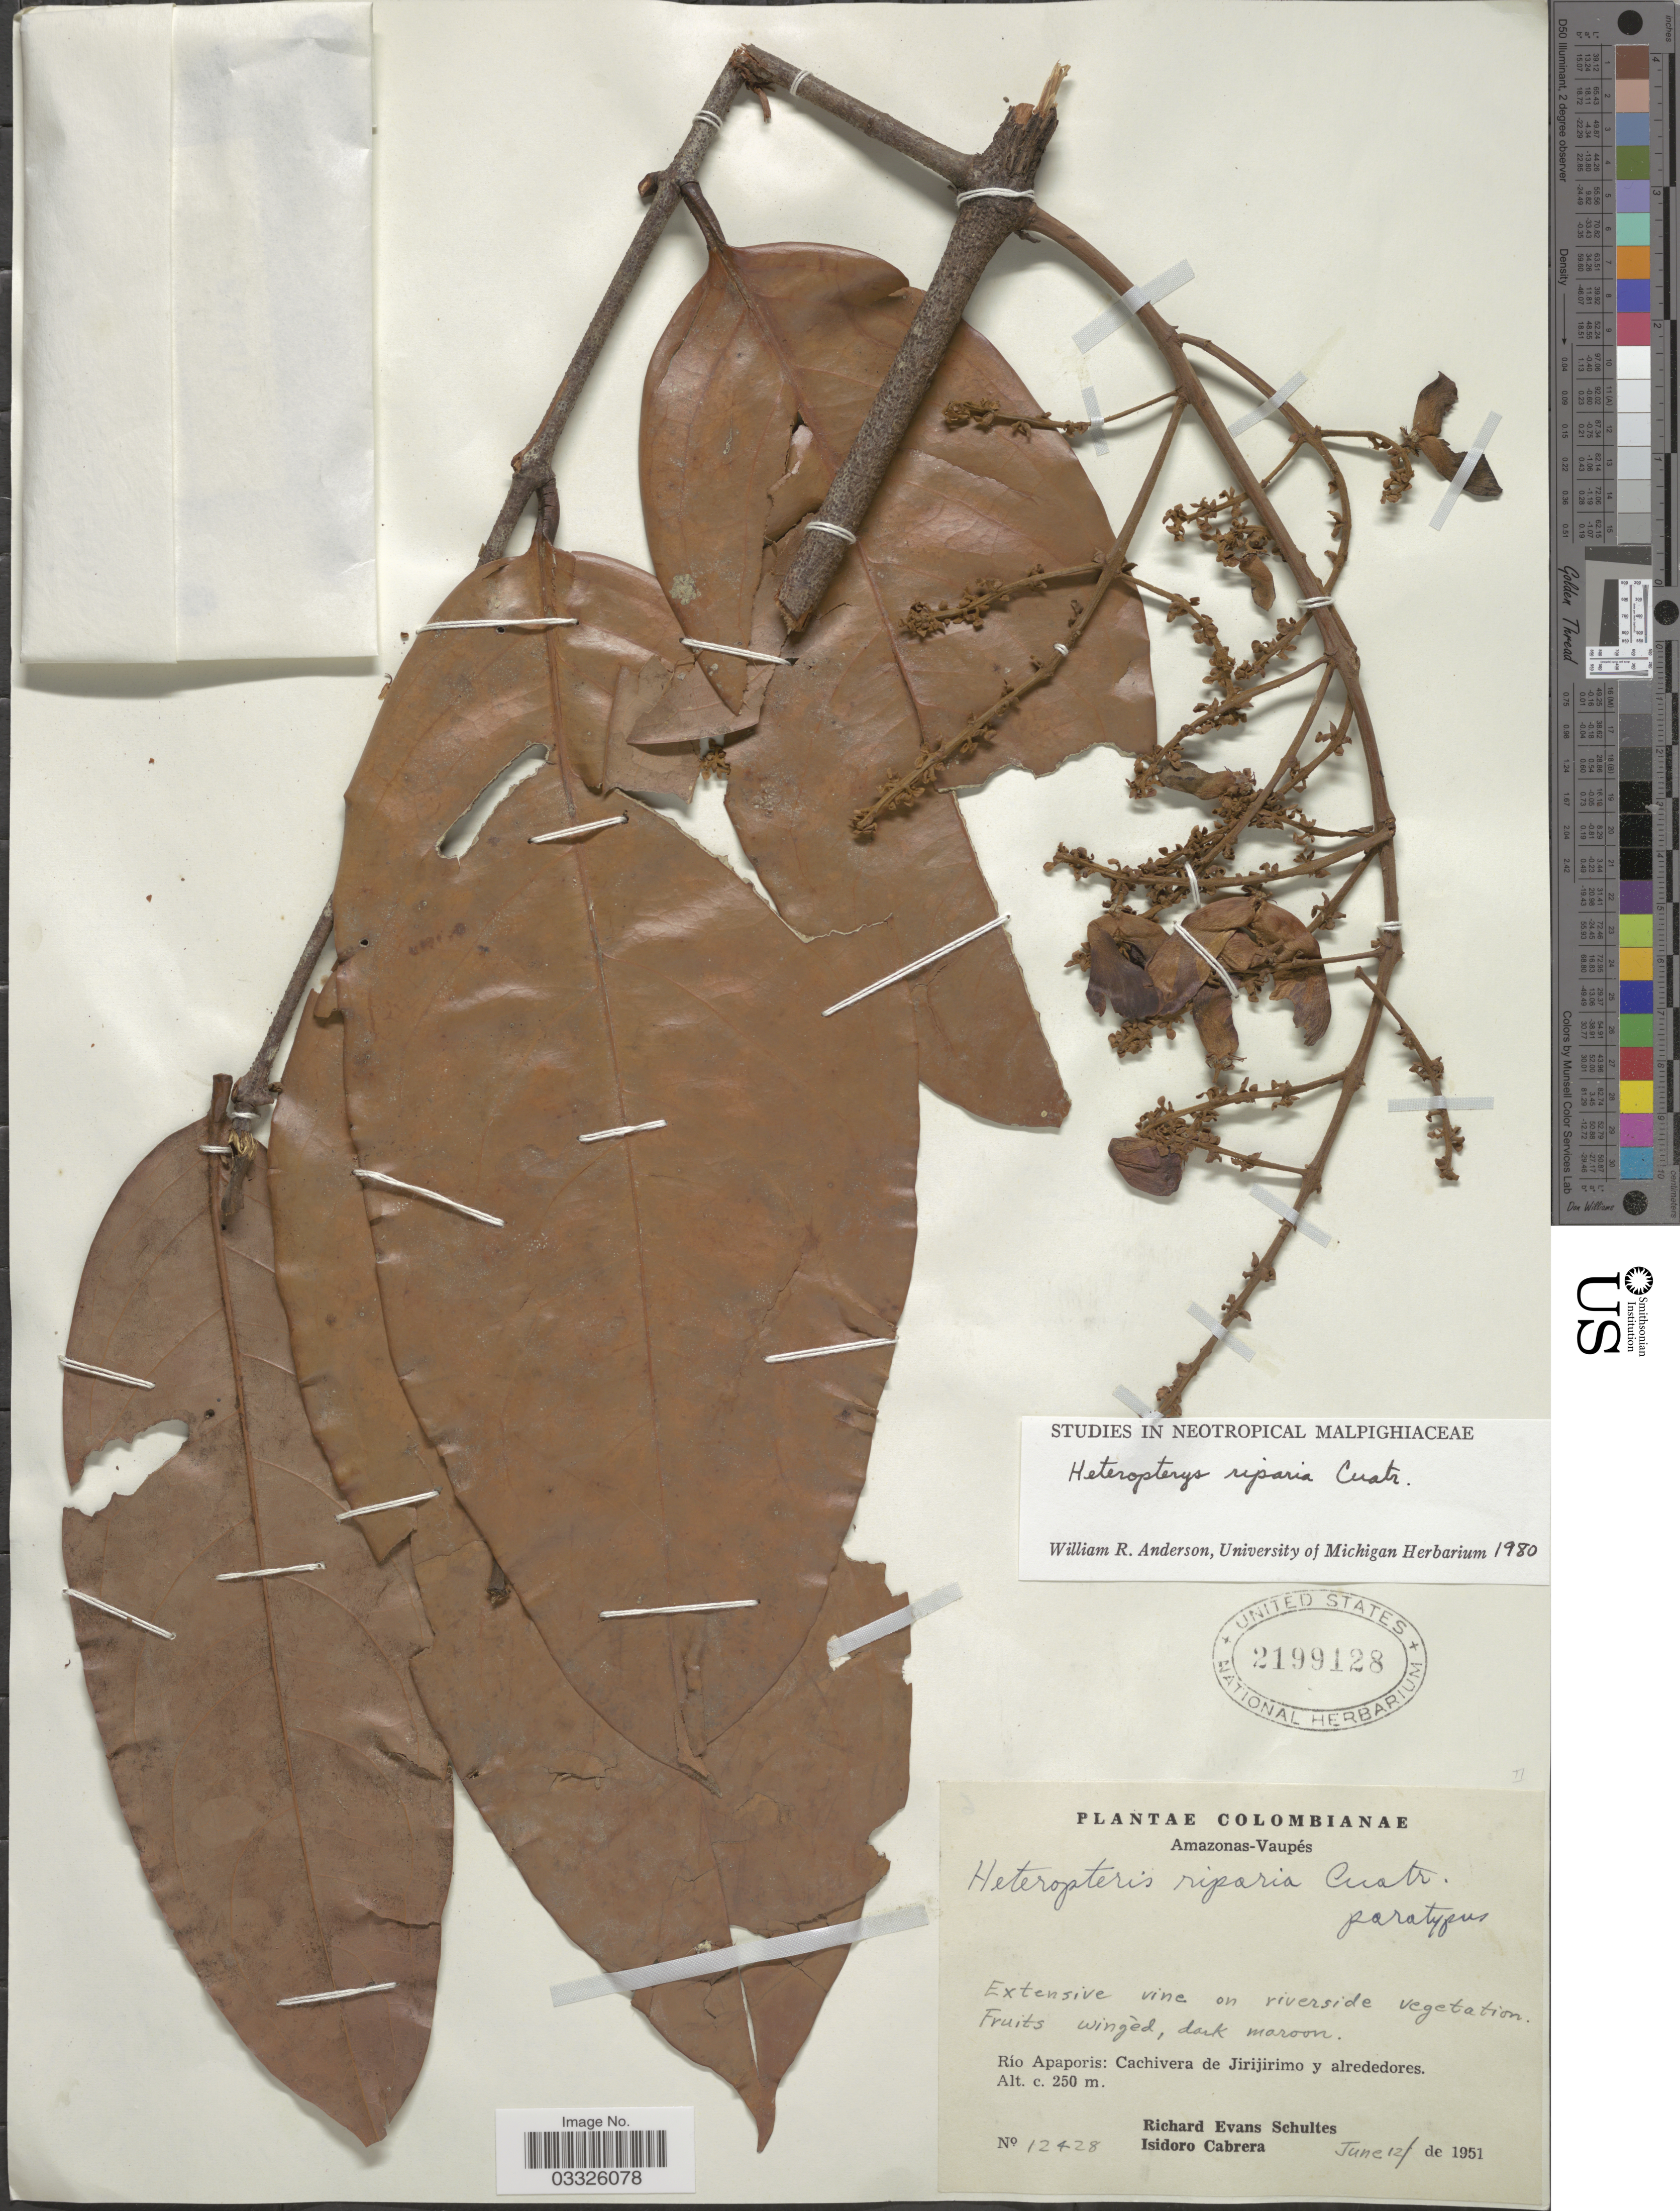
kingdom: Plantae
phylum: Tracheophyta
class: Magnoliopsida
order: Malpighiales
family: Malpighiaceae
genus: Heteropterys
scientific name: Heteropterys riparia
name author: Cuatrec.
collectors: R. E. Schultes & I. Cabrera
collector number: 12428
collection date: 1951-06-12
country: Colombia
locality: Amazonas - Vaupés. Río Apaporis: Cachivera de Jirijirimo y alrededores.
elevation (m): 250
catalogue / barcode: US 2199128